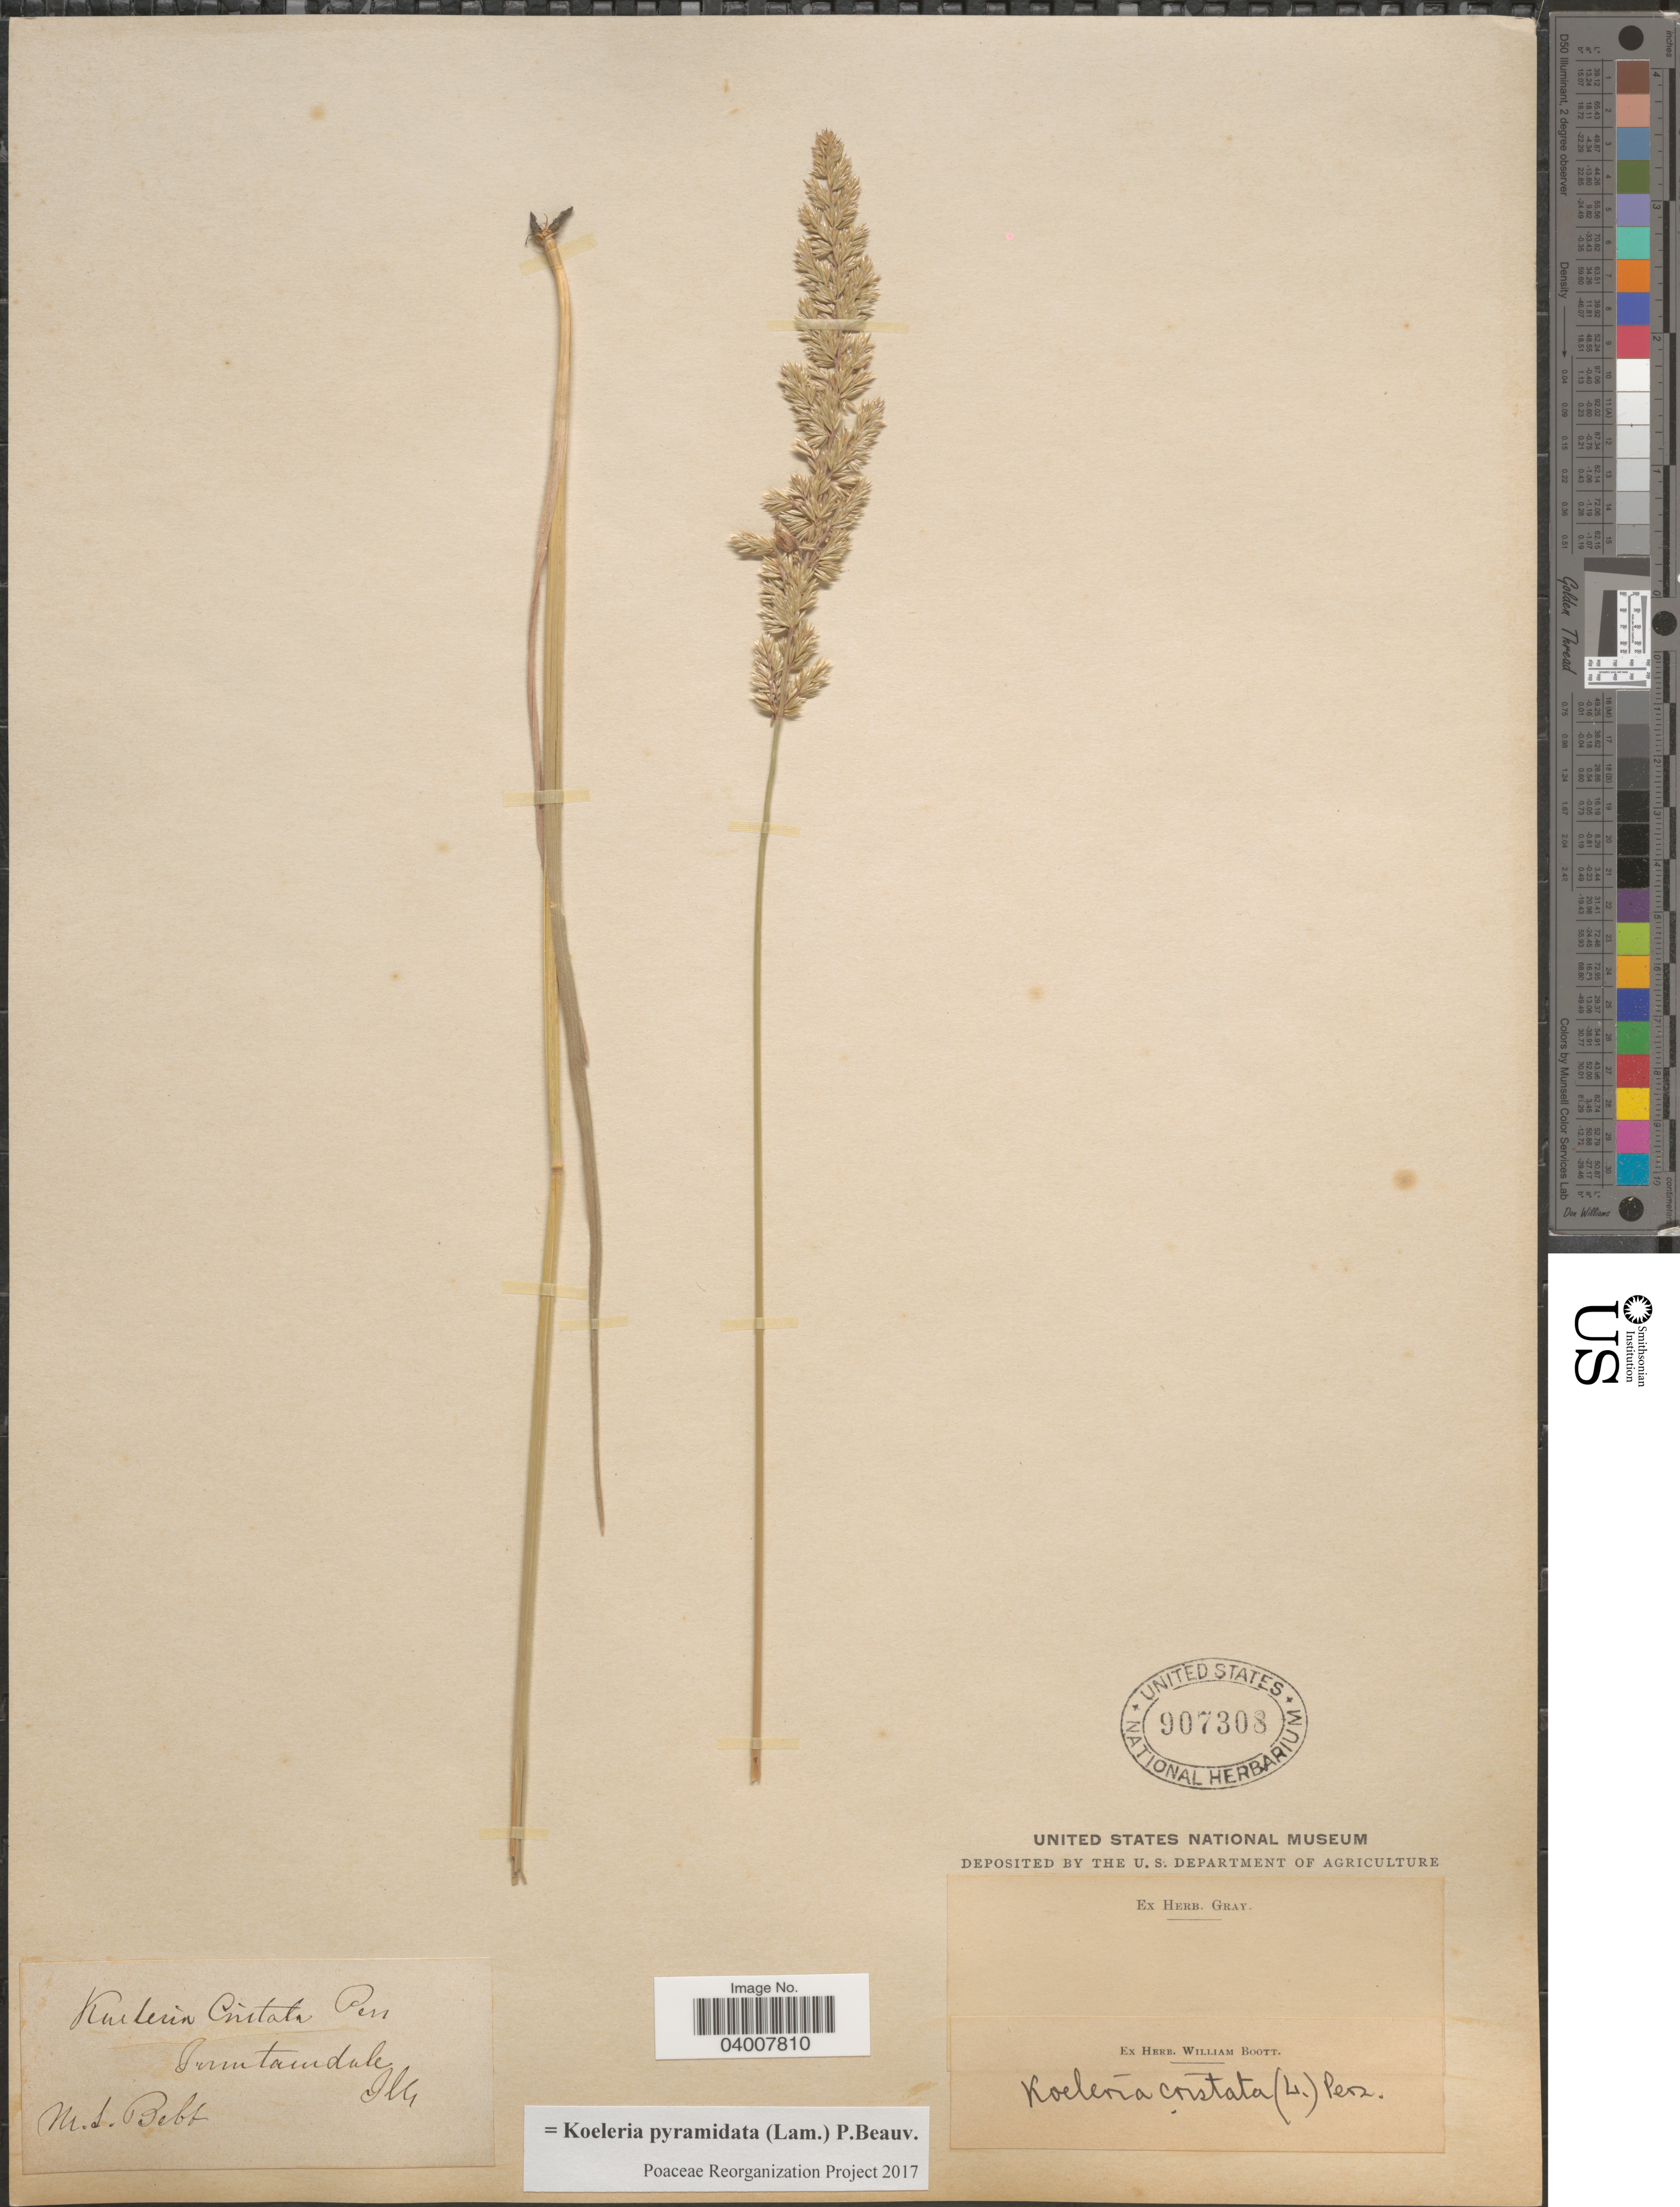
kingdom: Plantae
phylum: Tracheophyta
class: Liliopsida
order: Poales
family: Poaceae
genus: Koeleria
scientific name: Koeleria pyramidata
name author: (Lam.) P. Beauv.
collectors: M. Bebb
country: United States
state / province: Illinois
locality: Fountaindale.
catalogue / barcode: US 907308